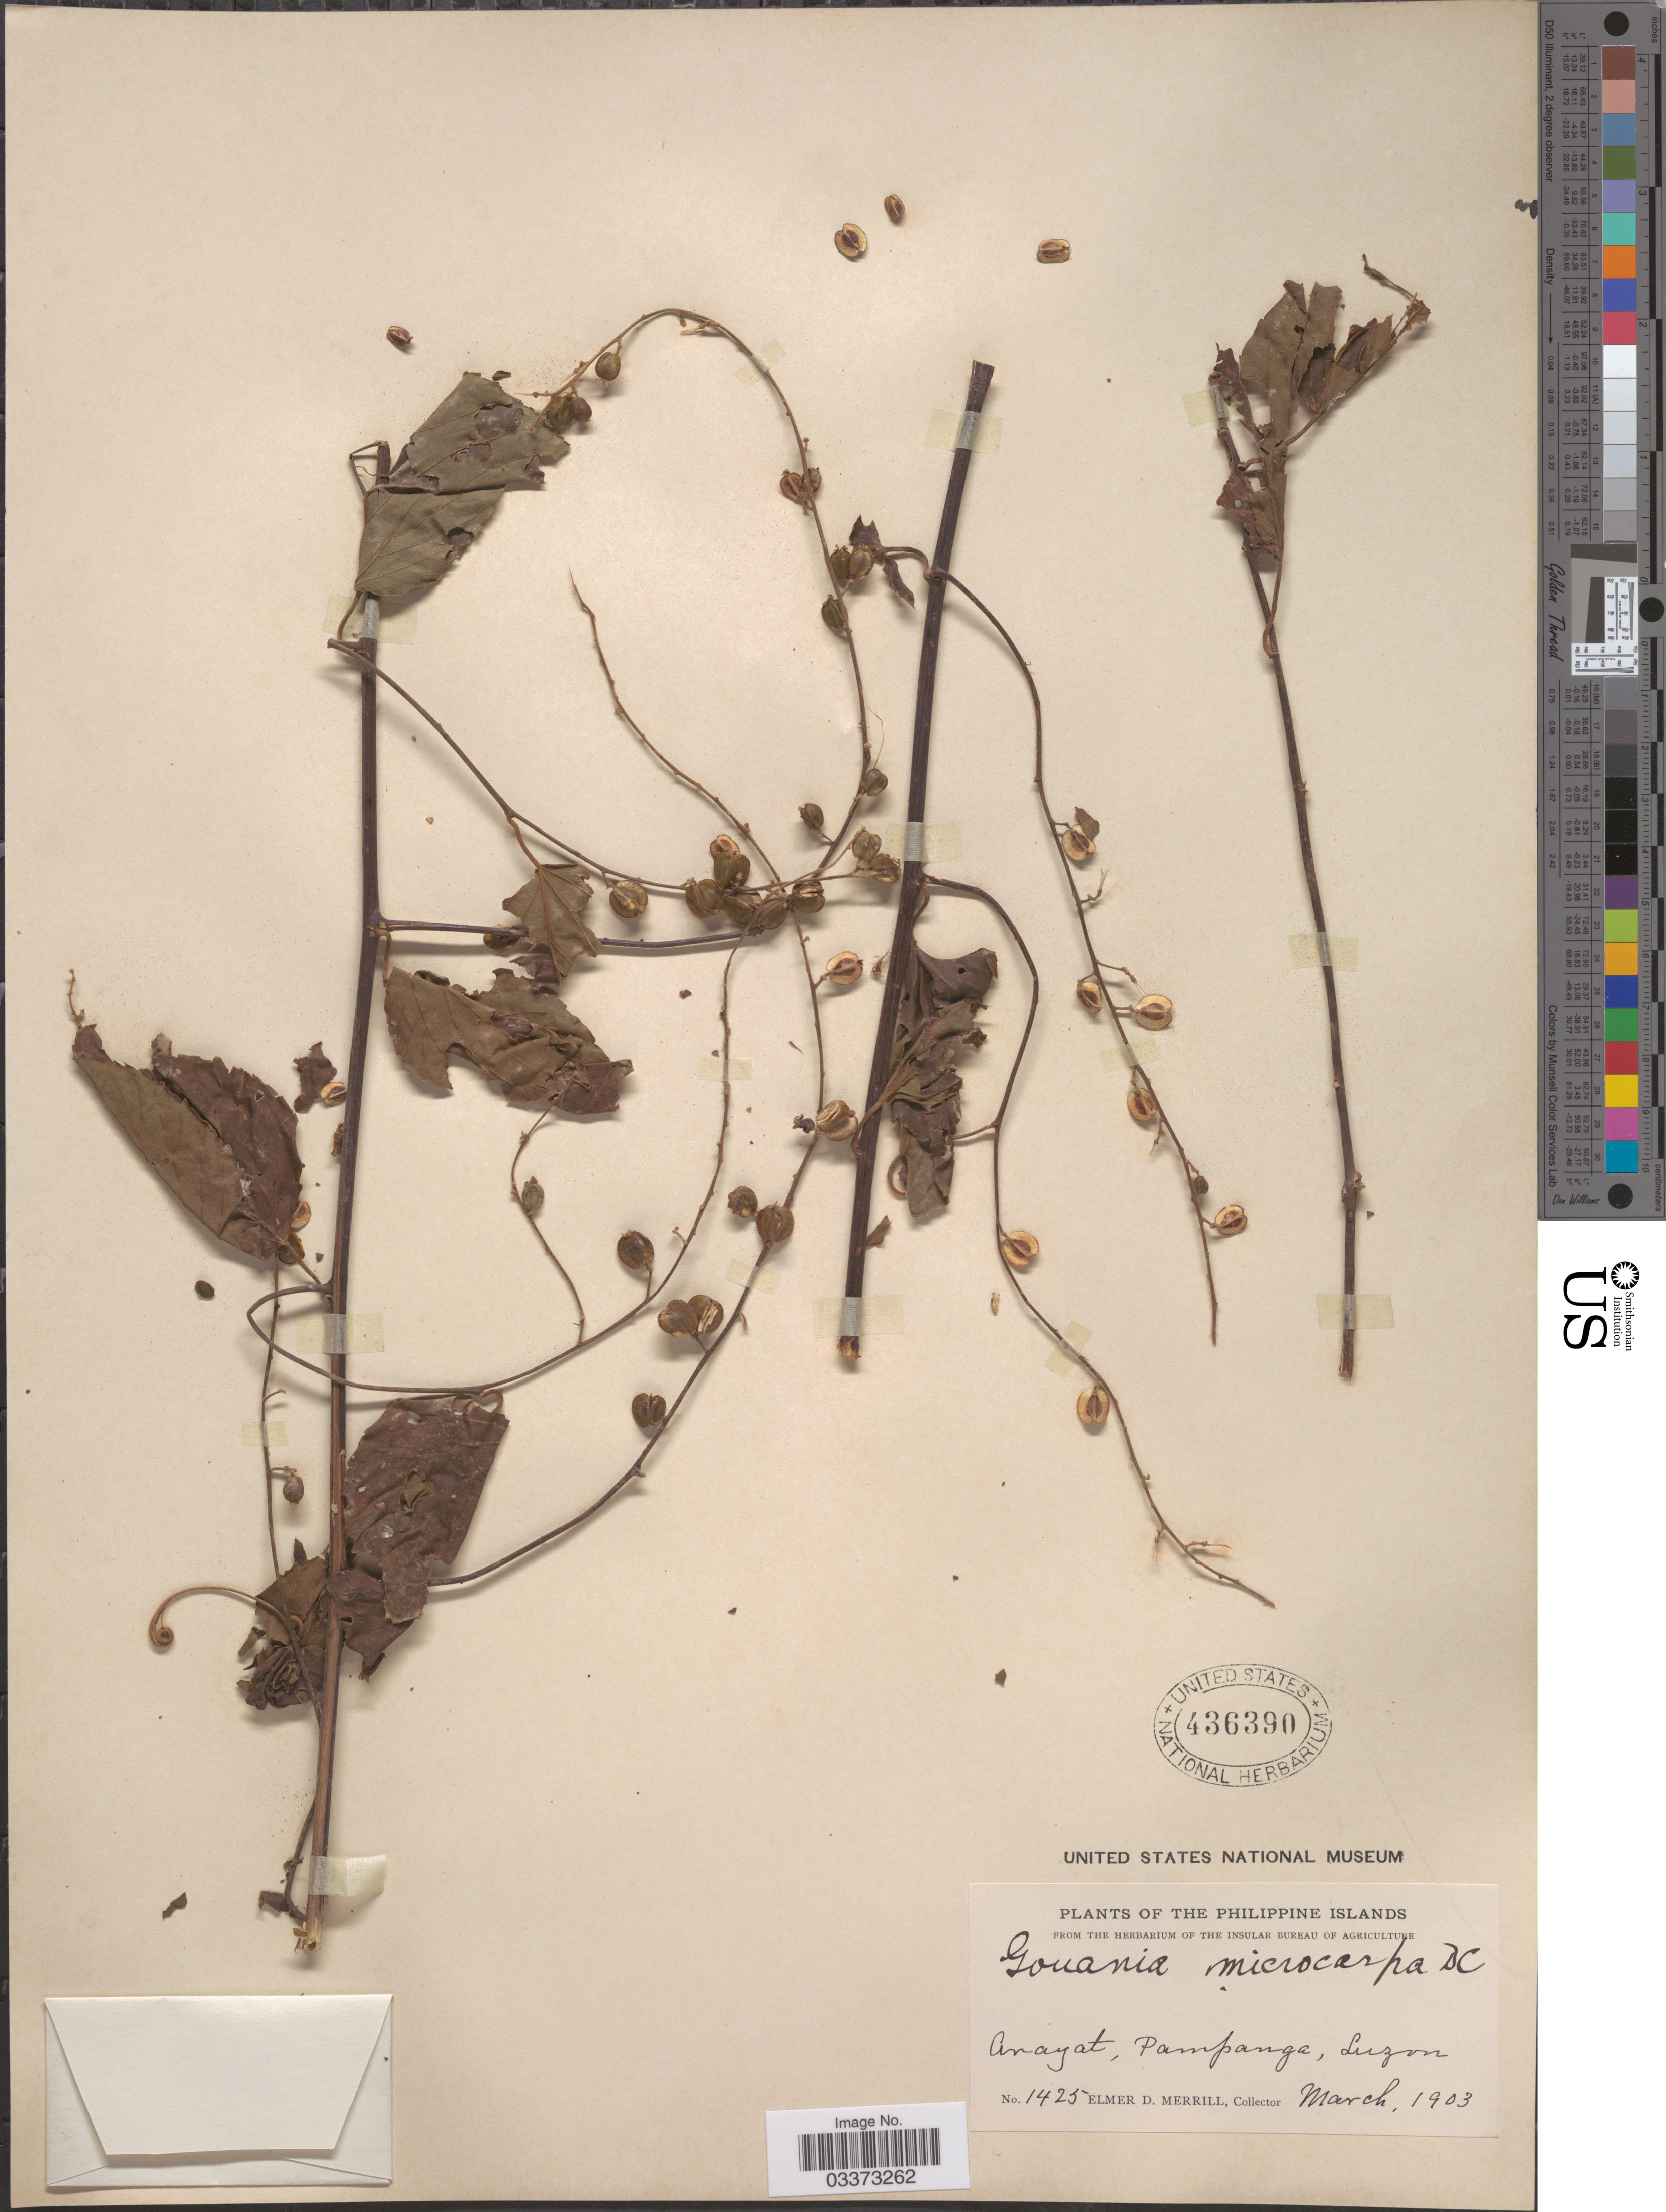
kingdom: Plantae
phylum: Tracheophyta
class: Magnoliopsida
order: Rosales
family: Rhamnaceae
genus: Gouania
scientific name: Gouania microcarpa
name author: DC.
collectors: E. D. Merrill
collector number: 1425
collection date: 1903-03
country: Philippines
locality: Arayat, Pampanga, Luzon.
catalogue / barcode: US 436390